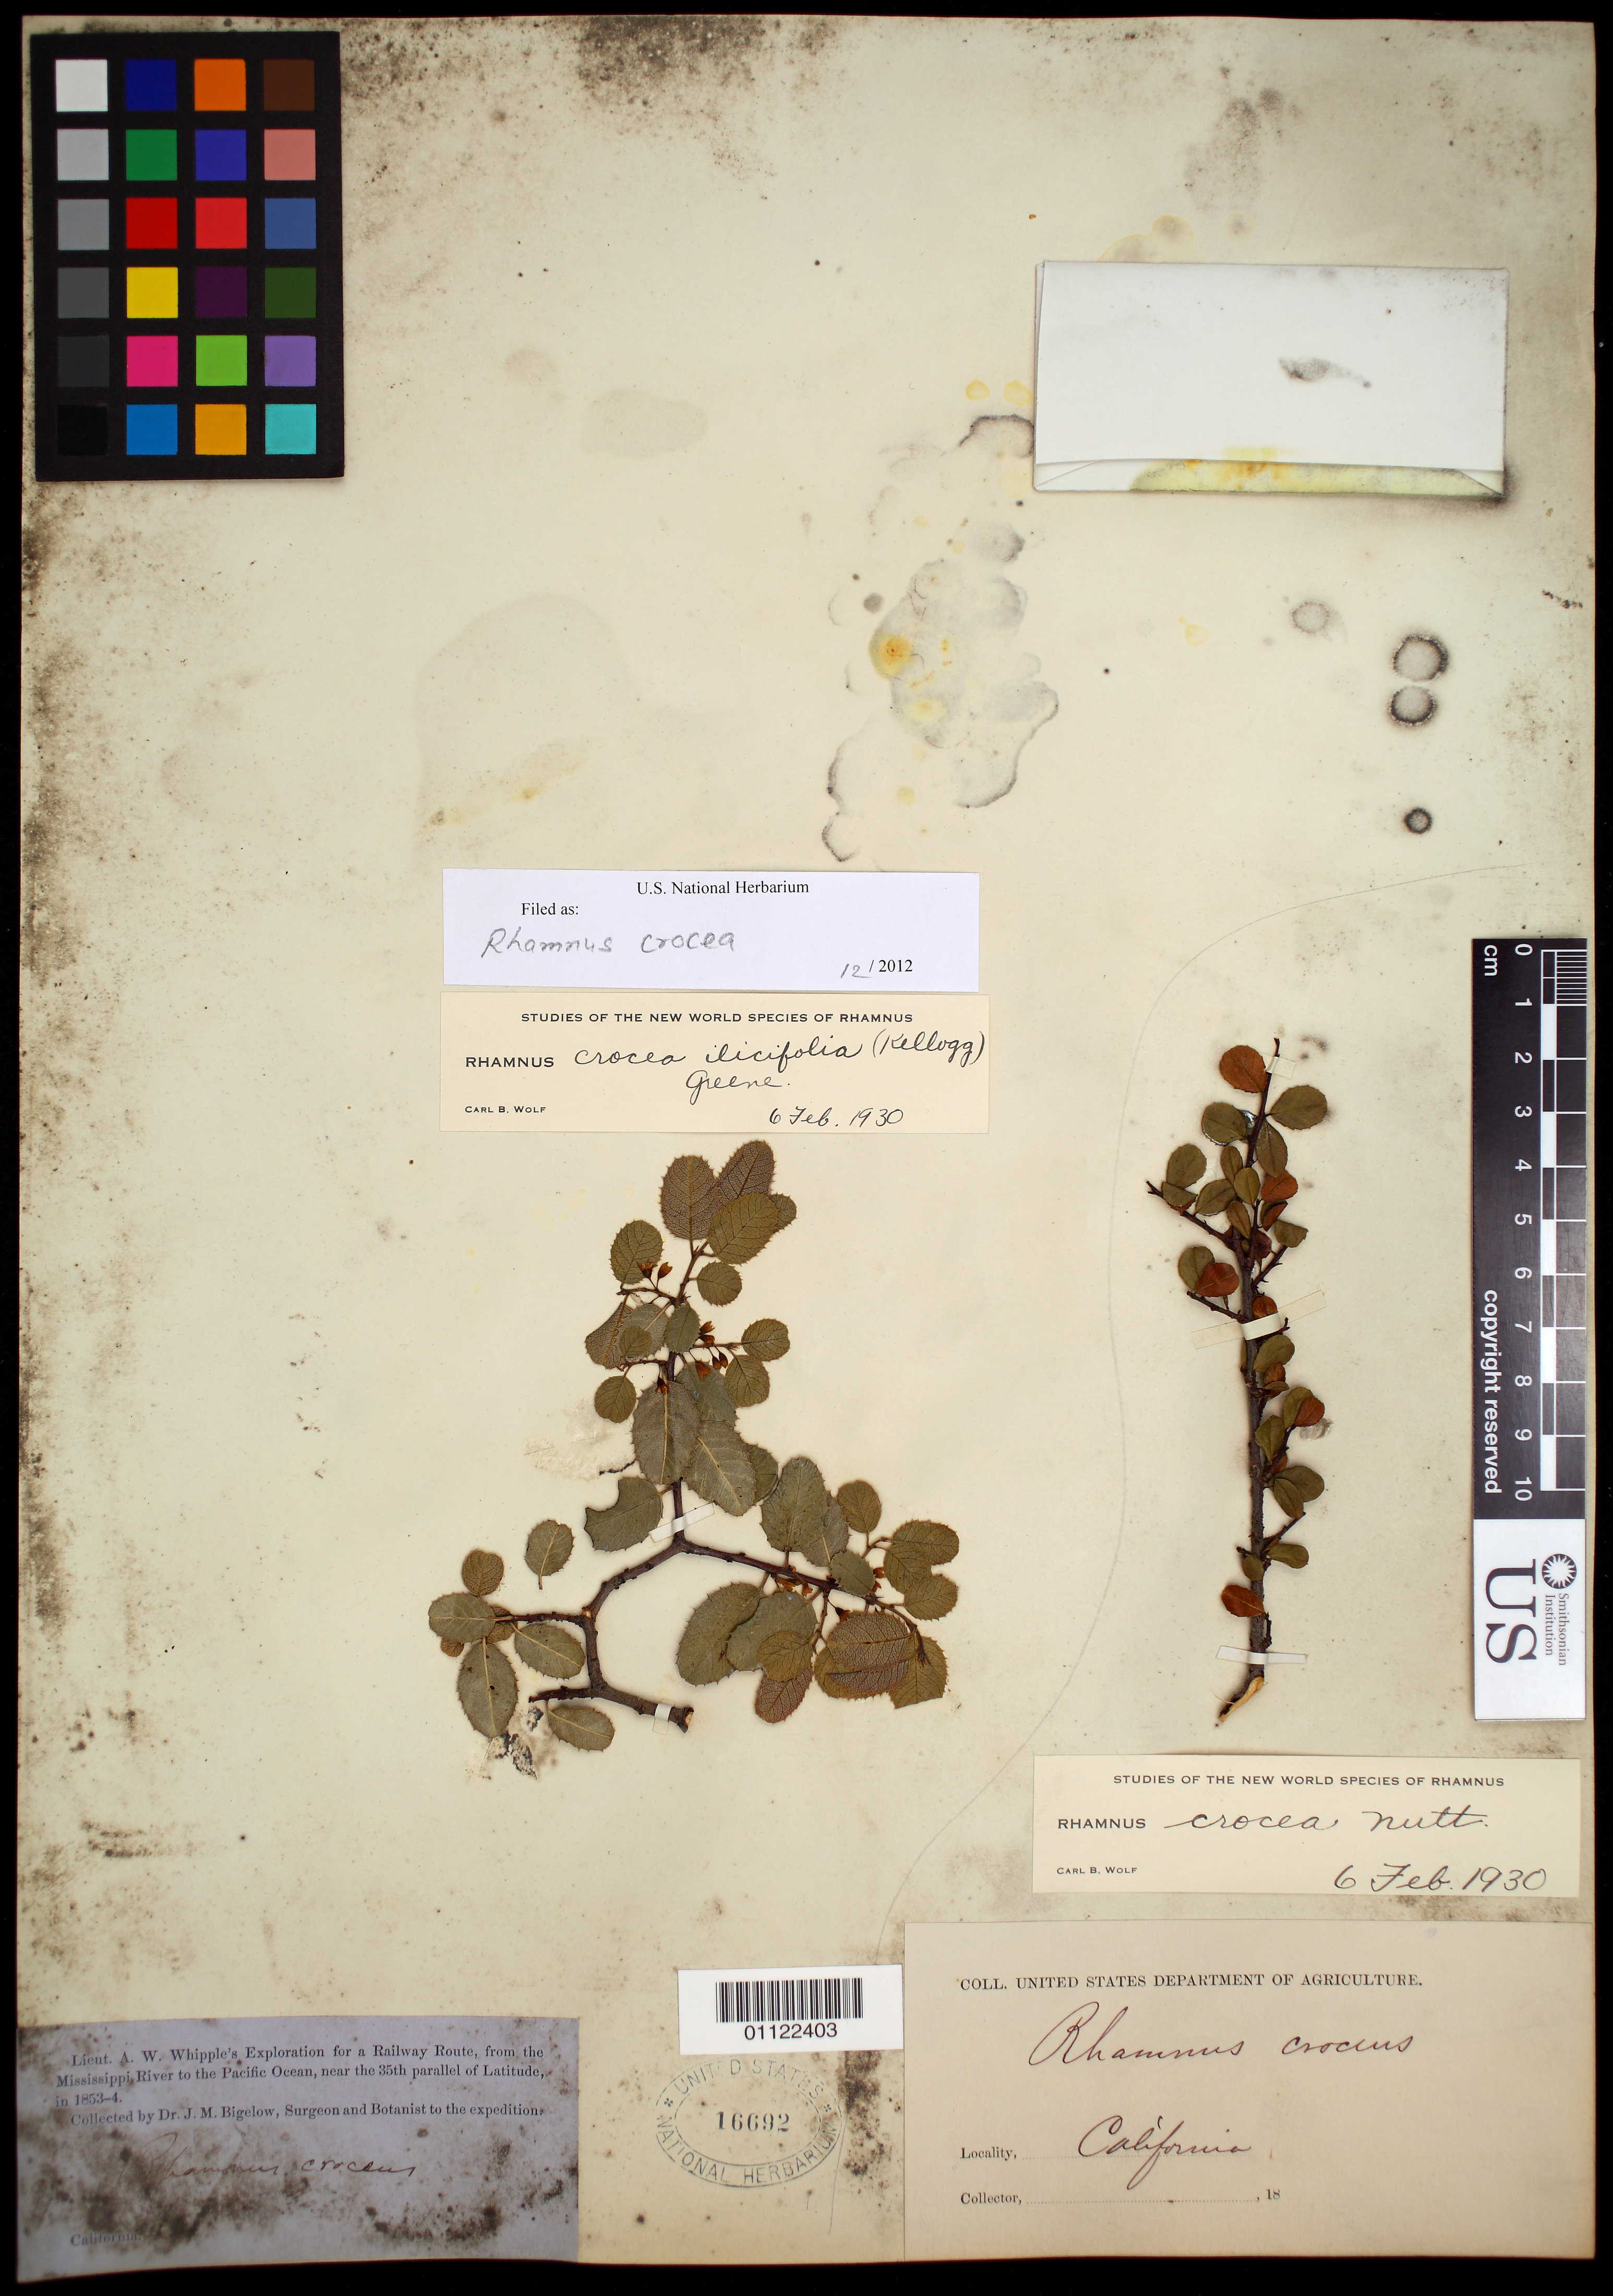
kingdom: Plantae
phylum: Tracheophyta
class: Magnoliopsida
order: Rosales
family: Rhamnaceae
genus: Rhamnus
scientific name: Rhamnus crocea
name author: Nutt.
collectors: J. M. Bigelow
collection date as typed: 1853 to -- --- 1854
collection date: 1853/1854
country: United States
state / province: California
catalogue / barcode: US 16692